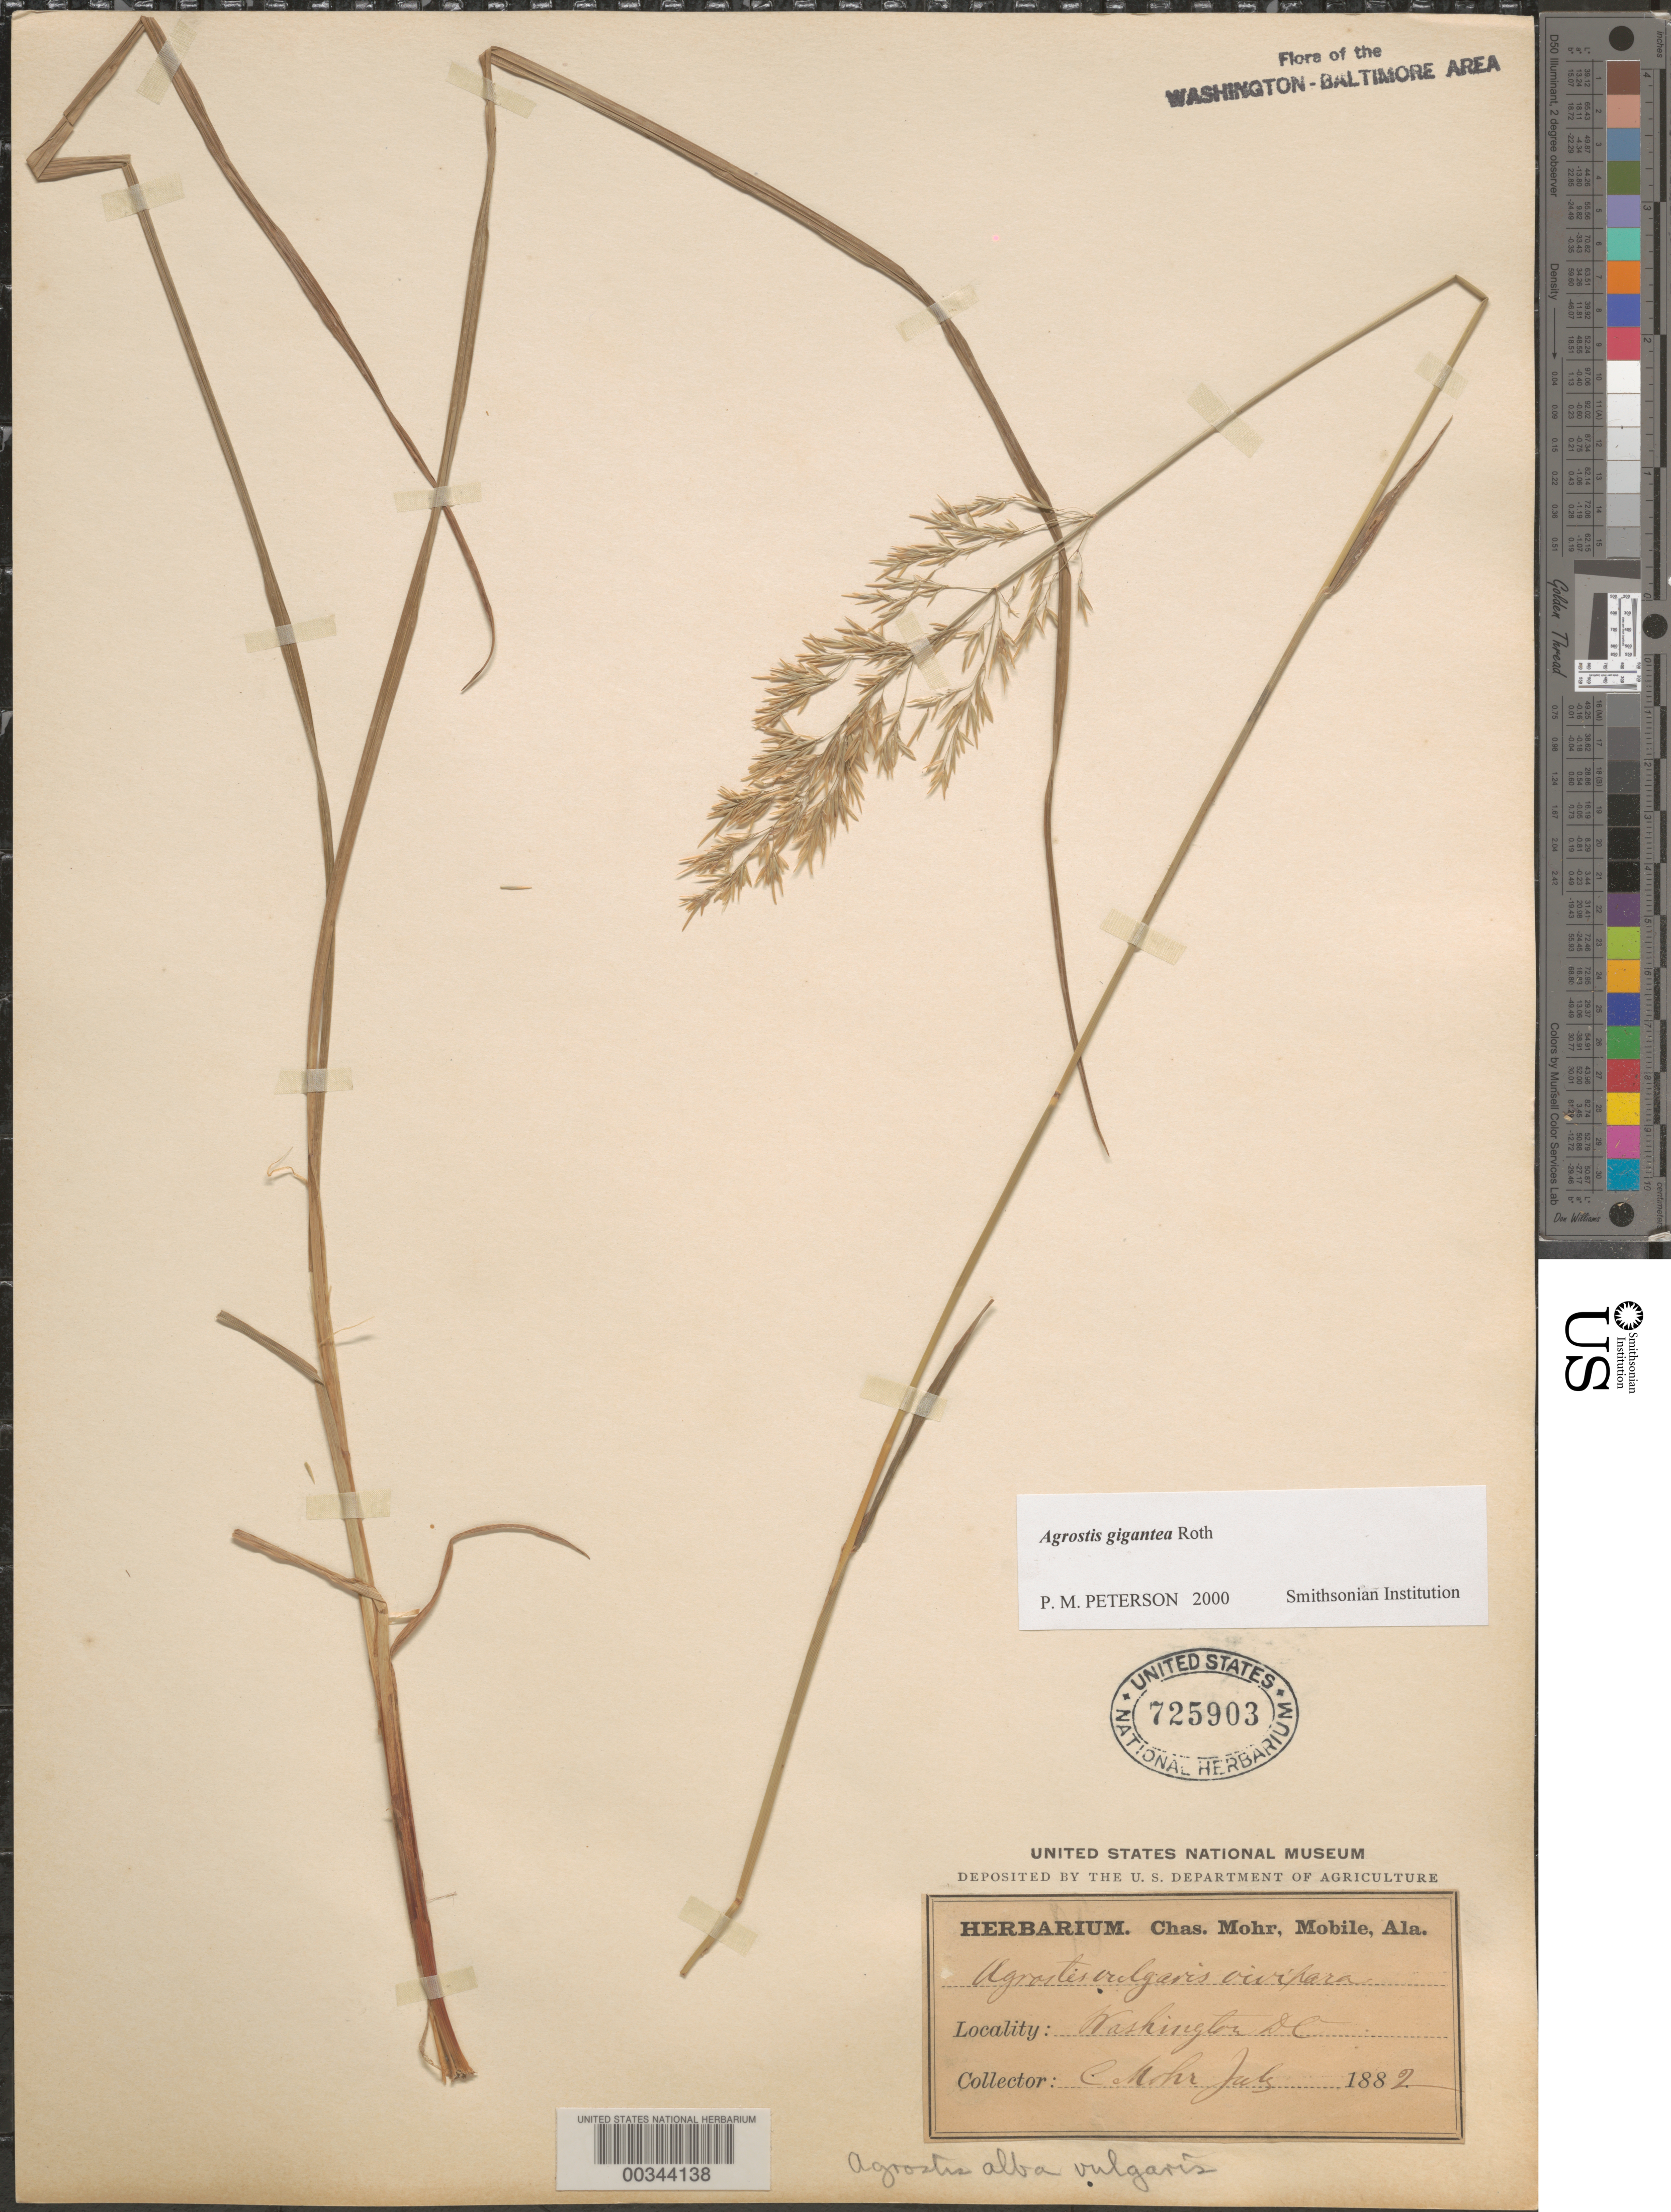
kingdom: Plantae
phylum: Tracheophyta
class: Liliopsida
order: Poales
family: Poaceae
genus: Agrostis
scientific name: Agrostis gigantea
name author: Roth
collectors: C. T. Mohr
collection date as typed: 1882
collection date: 1882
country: United States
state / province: District of Columbia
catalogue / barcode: US 725903